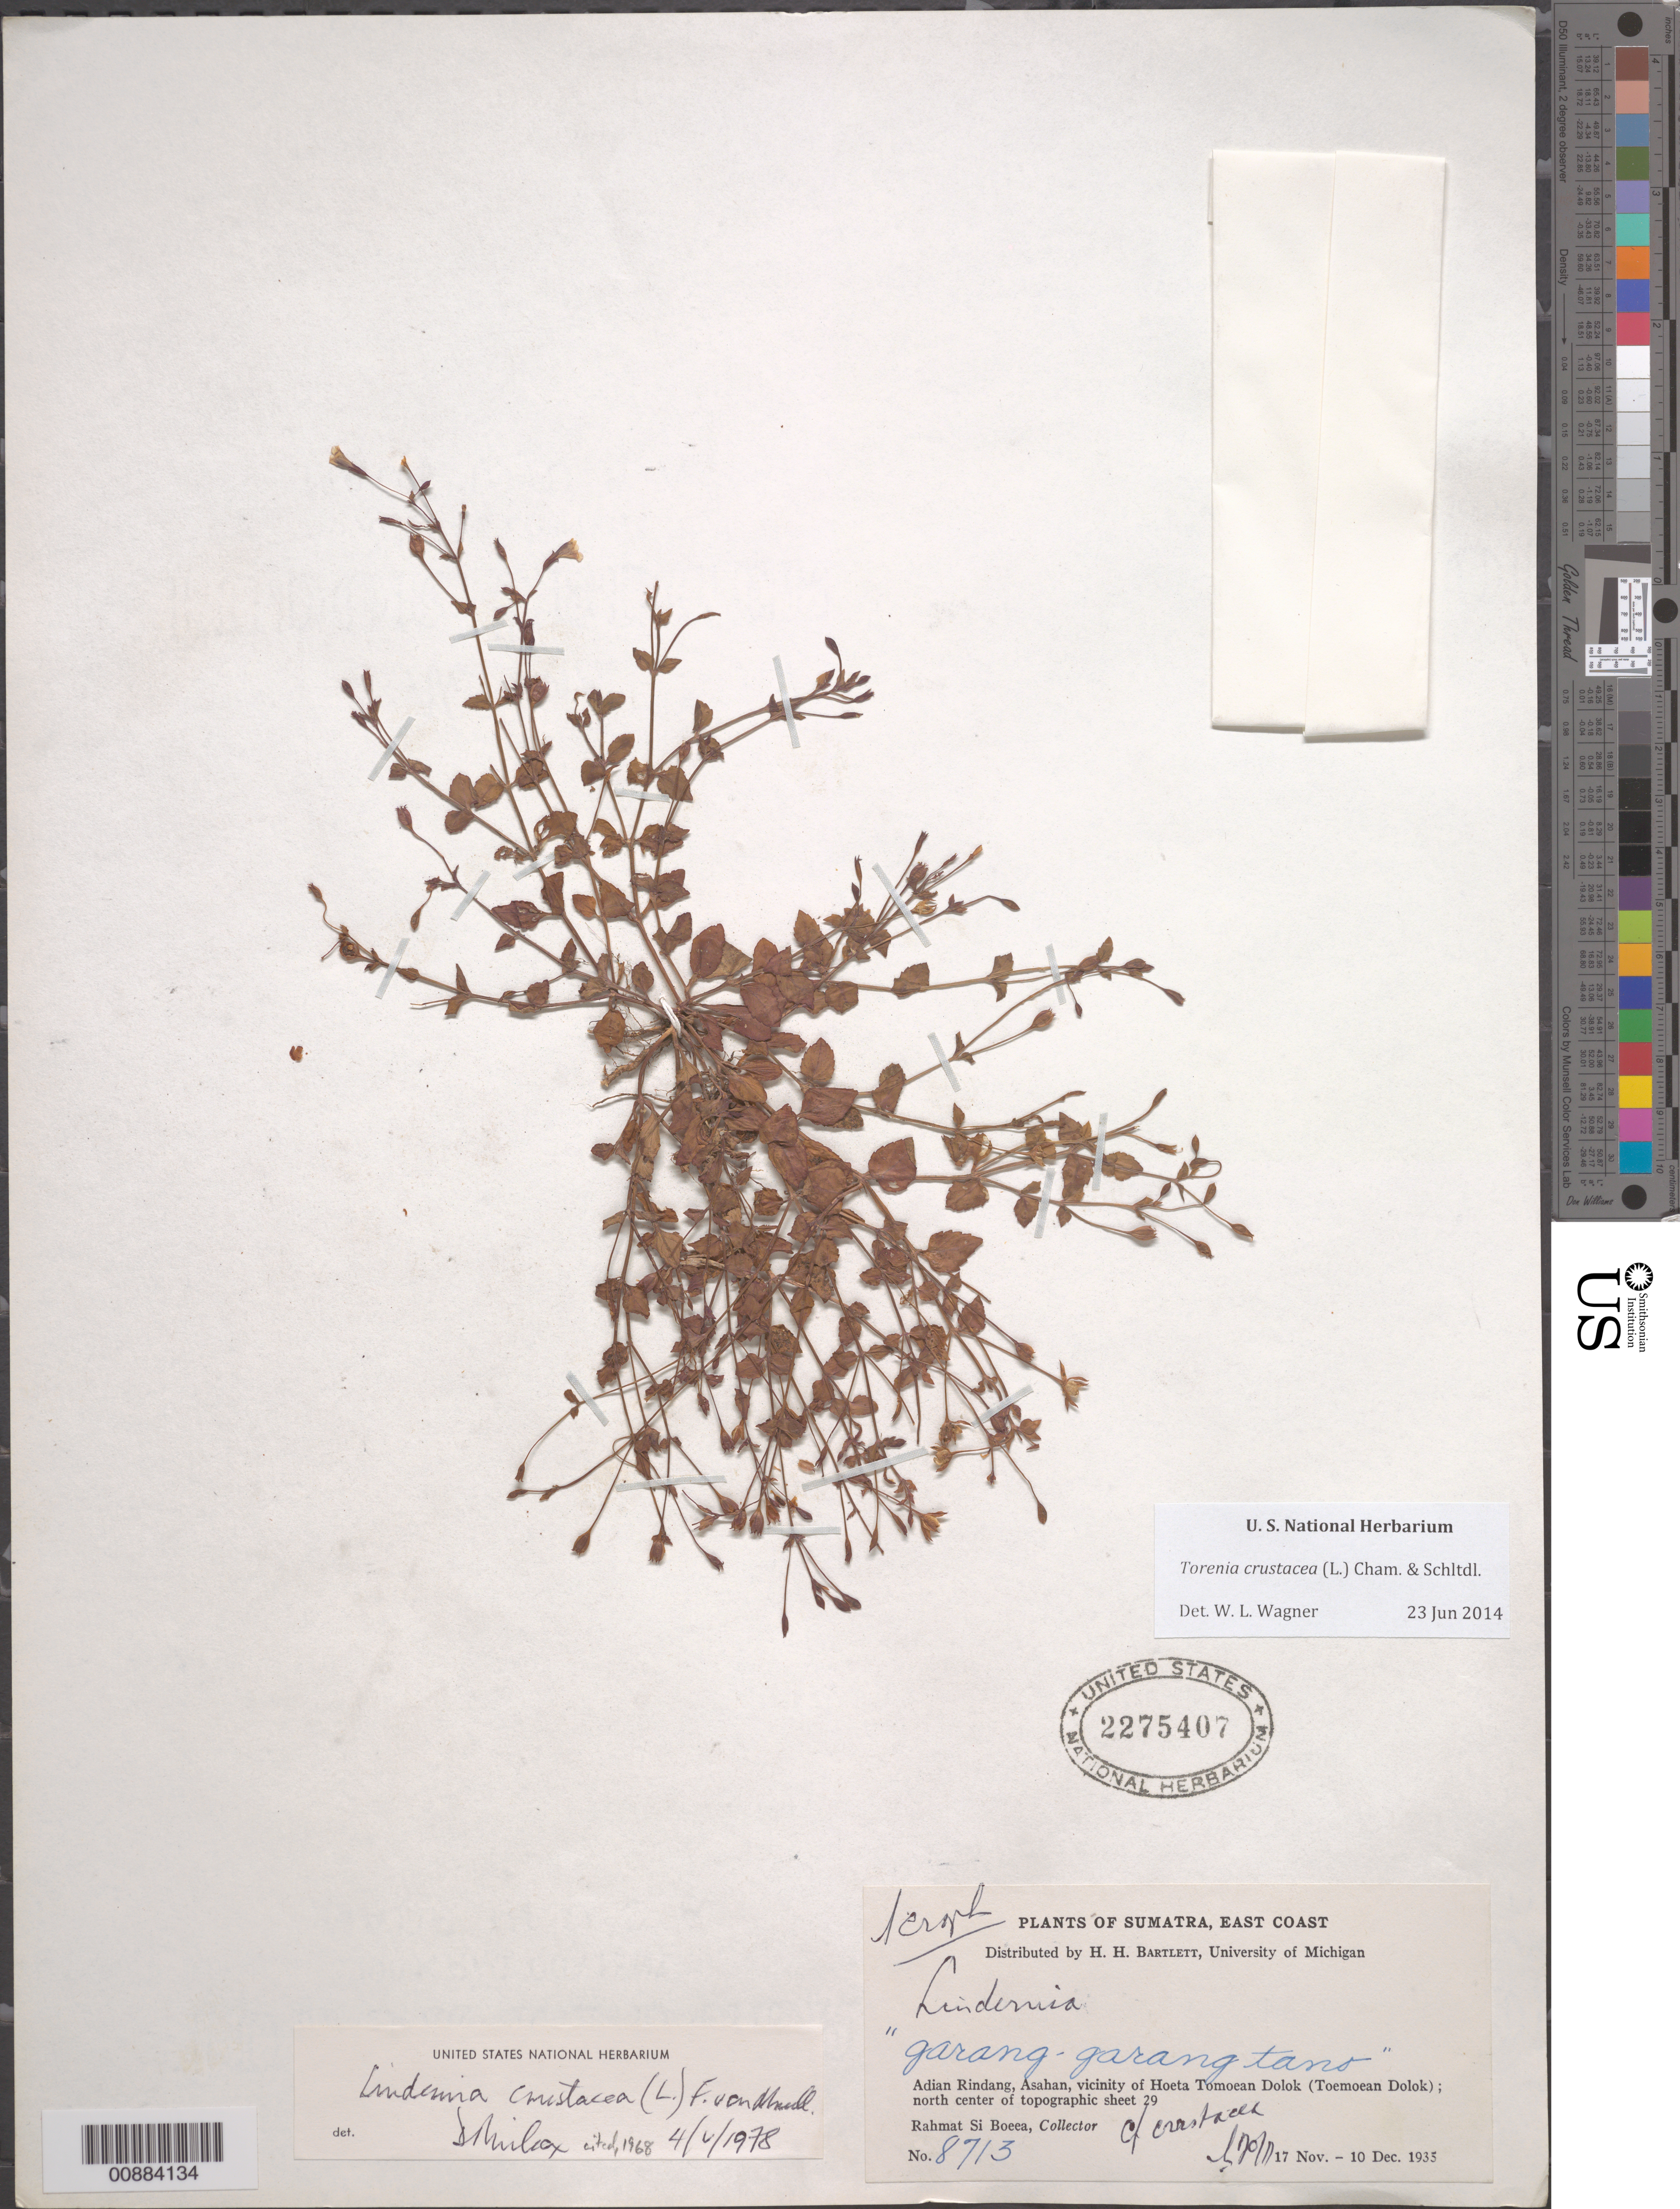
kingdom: Plantae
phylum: Tracheophyta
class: Magnoliopsida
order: Lamiales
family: Linderniaceae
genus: Torenia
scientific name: Torenia crustacea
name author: (L.) Cham. & Schltdl.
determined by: Wagner, W. L., (BOT), Smithsonian Institution - National Museum of Natural History (UNITED STATES)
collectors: Rahmat Si Boeea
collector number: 8713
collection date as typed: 17 Nov 1935 to 10 Dec 1935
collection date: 1935-11-17/1935-12-10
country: Indonesia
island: Sumatra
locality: Sumatra, East Coast; Adian Rindang, Asahan, vicinity of Hotea Tomoean Dolok (Toemoean Dolok); N ctr of topgraphic sheet 29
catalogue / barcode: US 2275407